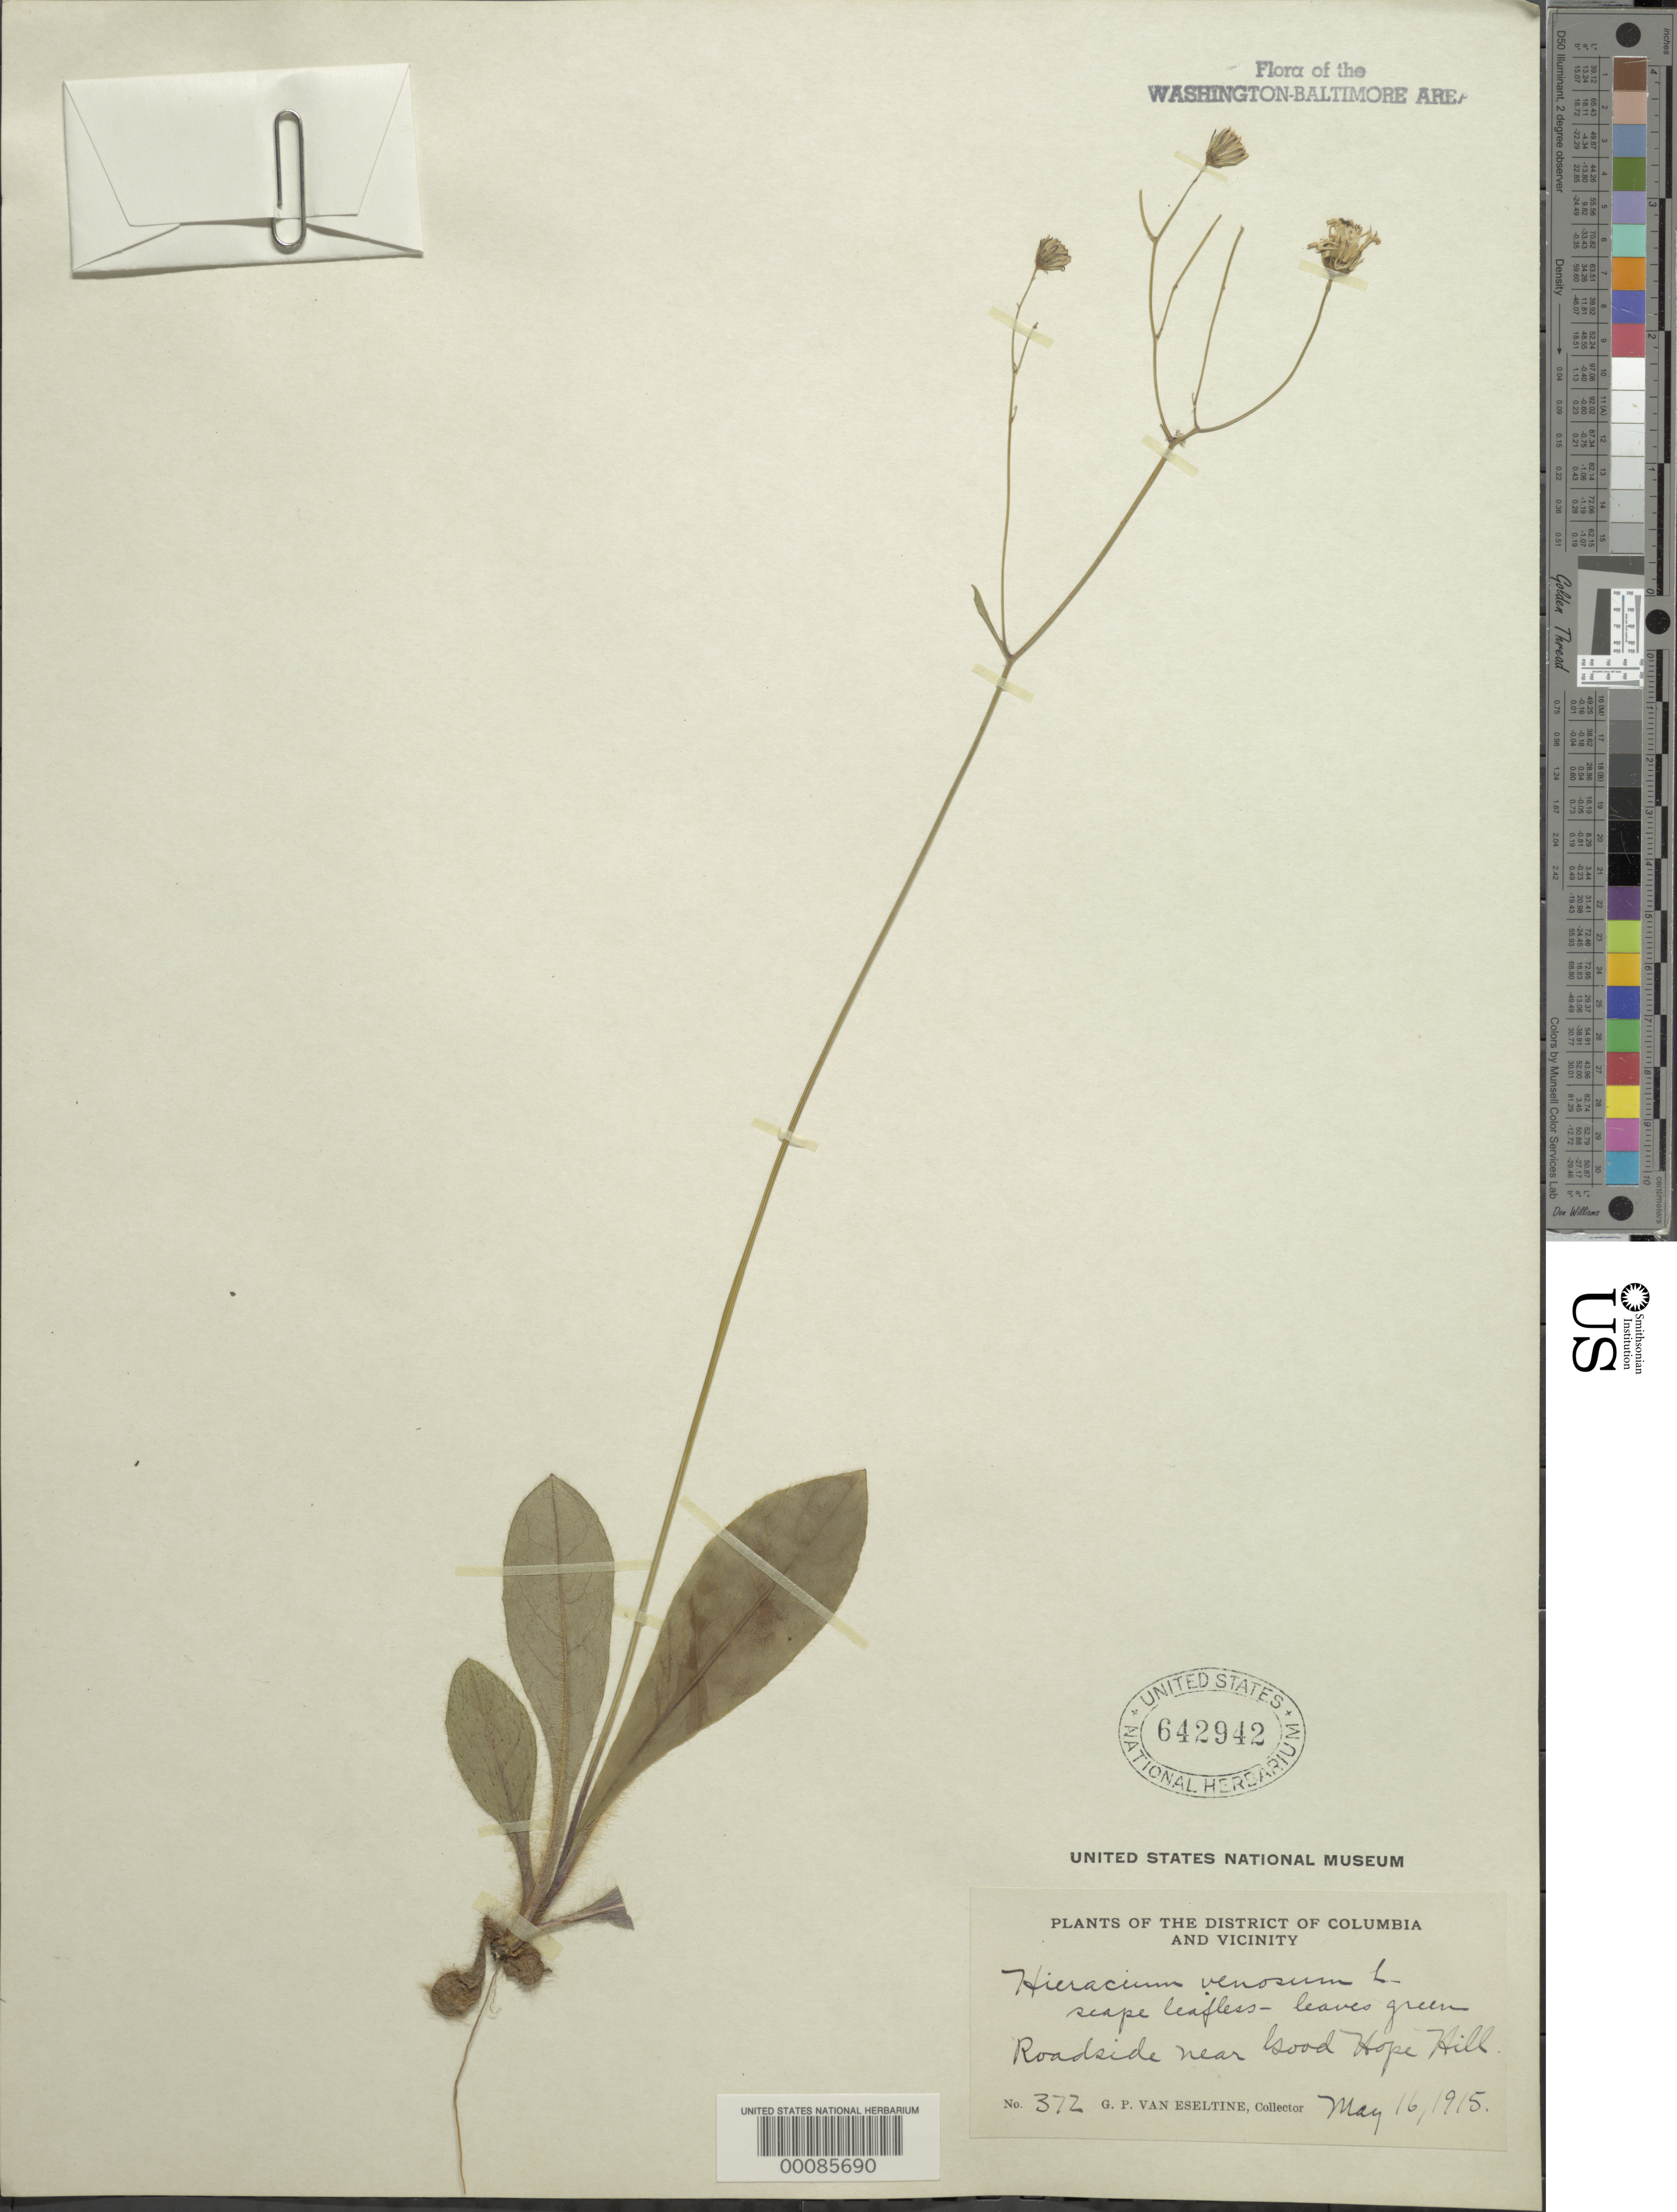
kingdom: Plantae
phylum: Tracheophyta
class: Magnoliopsida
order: Asterales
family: Asteraceae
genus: Hieracium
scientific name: Hieracium venosum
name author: L.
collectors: G. P. Van Eseltine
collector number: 372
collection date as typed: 16 May 1915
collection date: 1915-05-16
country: United States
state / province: District of Columbia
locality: Near Good Hope Hill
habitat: Roadside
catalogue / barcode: US 642942